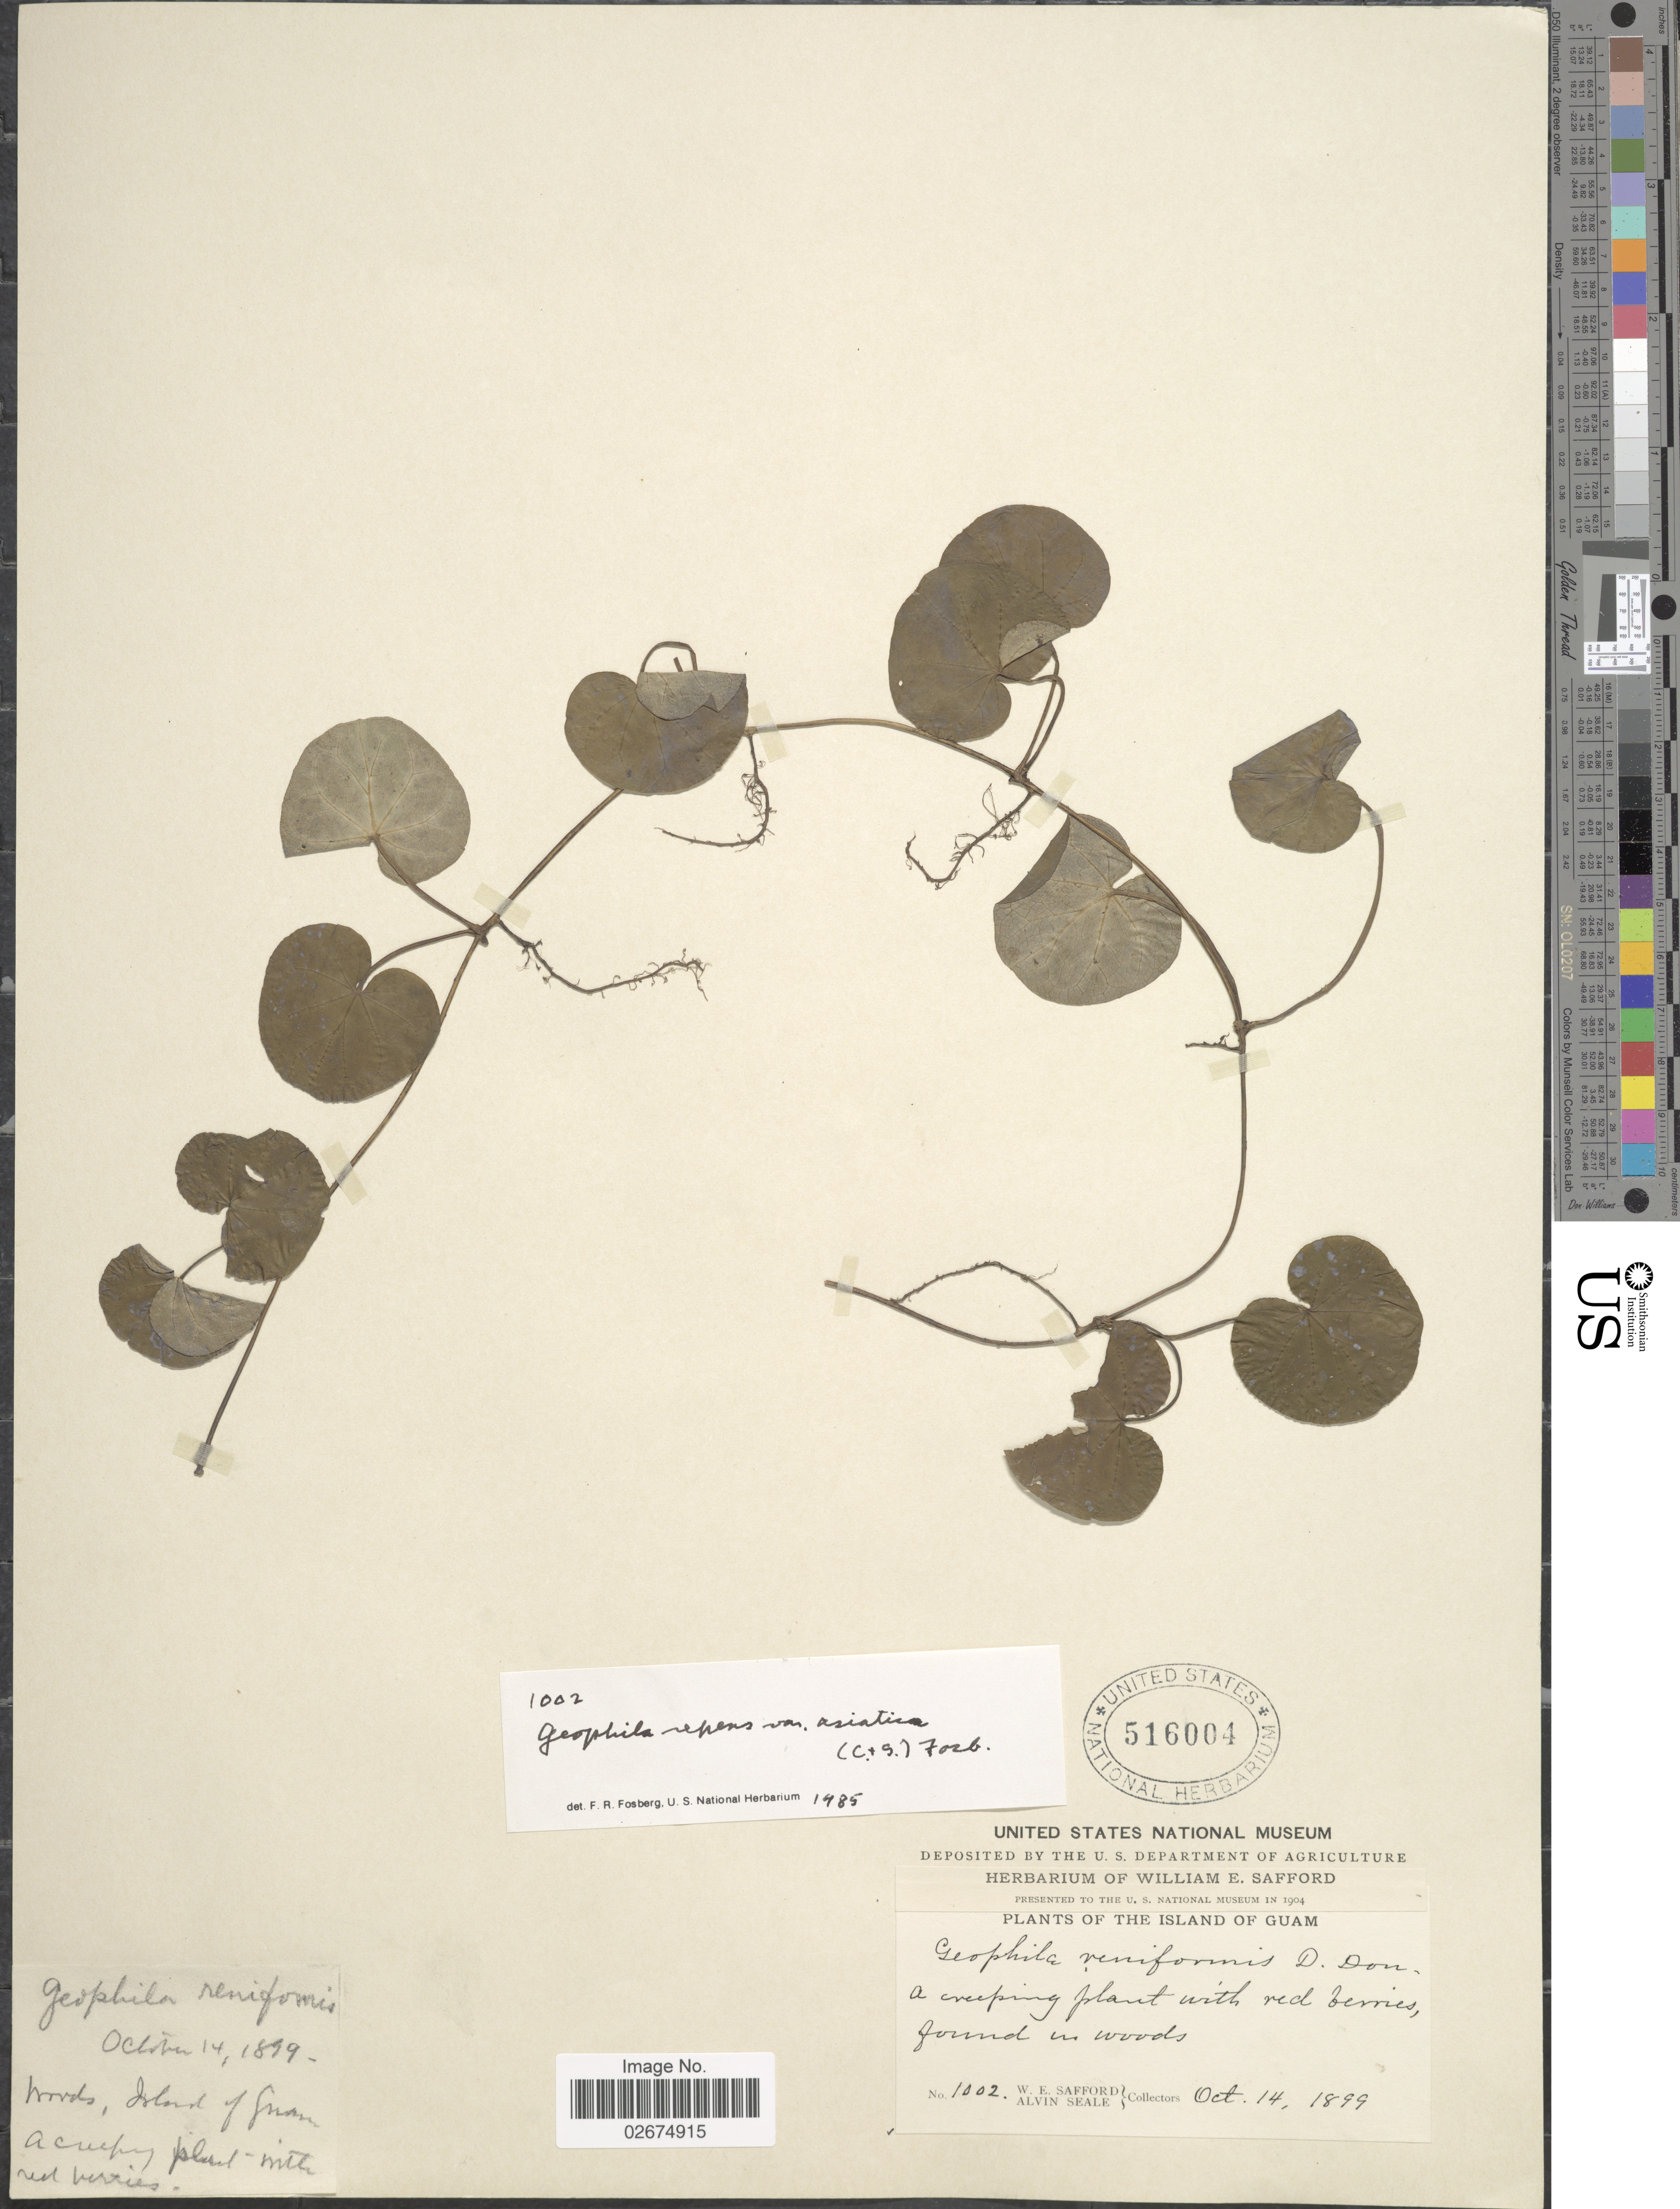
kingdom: Plantae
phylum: Tracheophyta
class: Magnoliopsida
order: Gentianales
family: Rubiaceae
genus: Geophila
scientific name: Geophila repens var. asiatica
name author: (Cham. & Schltdl.) Fosberg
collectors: W. E. Safford & A. Seale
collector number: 1002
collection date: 1899-10-14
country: Guam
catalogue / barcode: US 516004